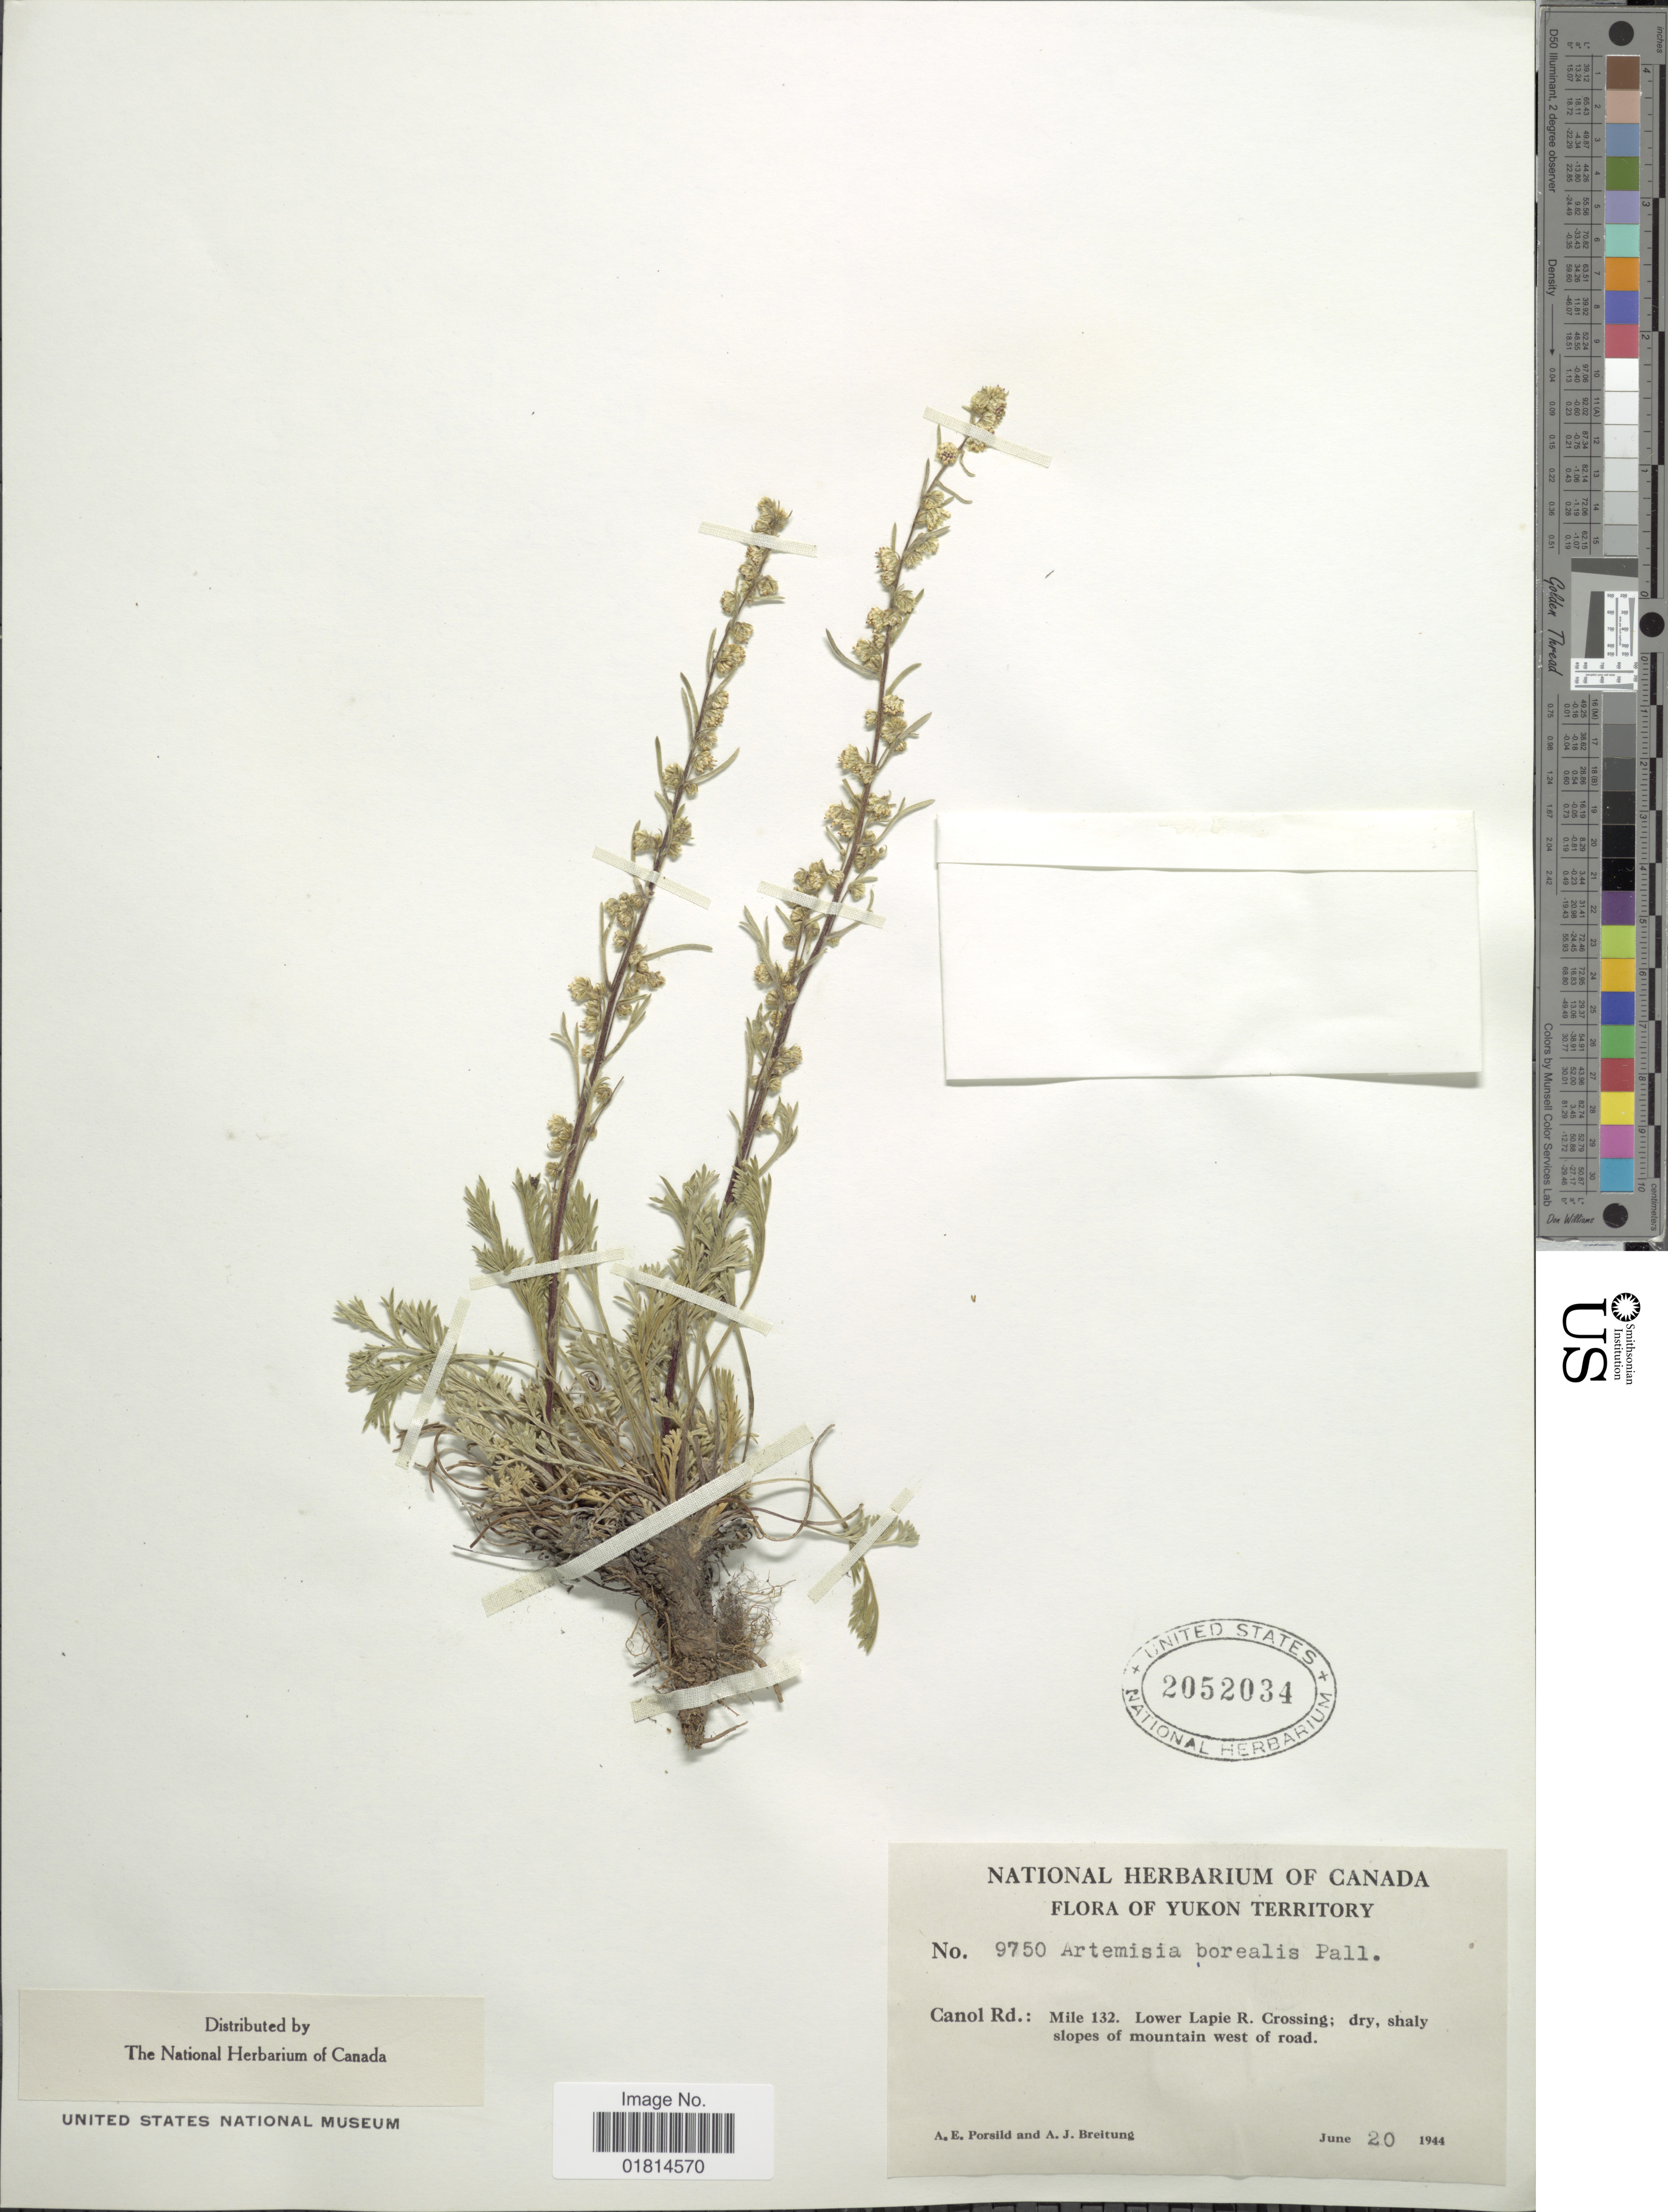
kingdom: Plantae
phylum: Tracheophyta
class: Magnoliopsida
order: Asterales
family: Asteraceae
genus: Artemisia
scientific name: Artemisia borealis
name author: Pall.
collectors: A. E. Porsild & A. Breitung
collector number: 9750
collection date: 1944-06-20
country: Canada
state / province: Yukon Territory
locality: Canol Rd.: Mile 132. Lower Lapie R. Crossing: dry, shaly slopes of mountain west of road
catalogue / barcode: US 2052034